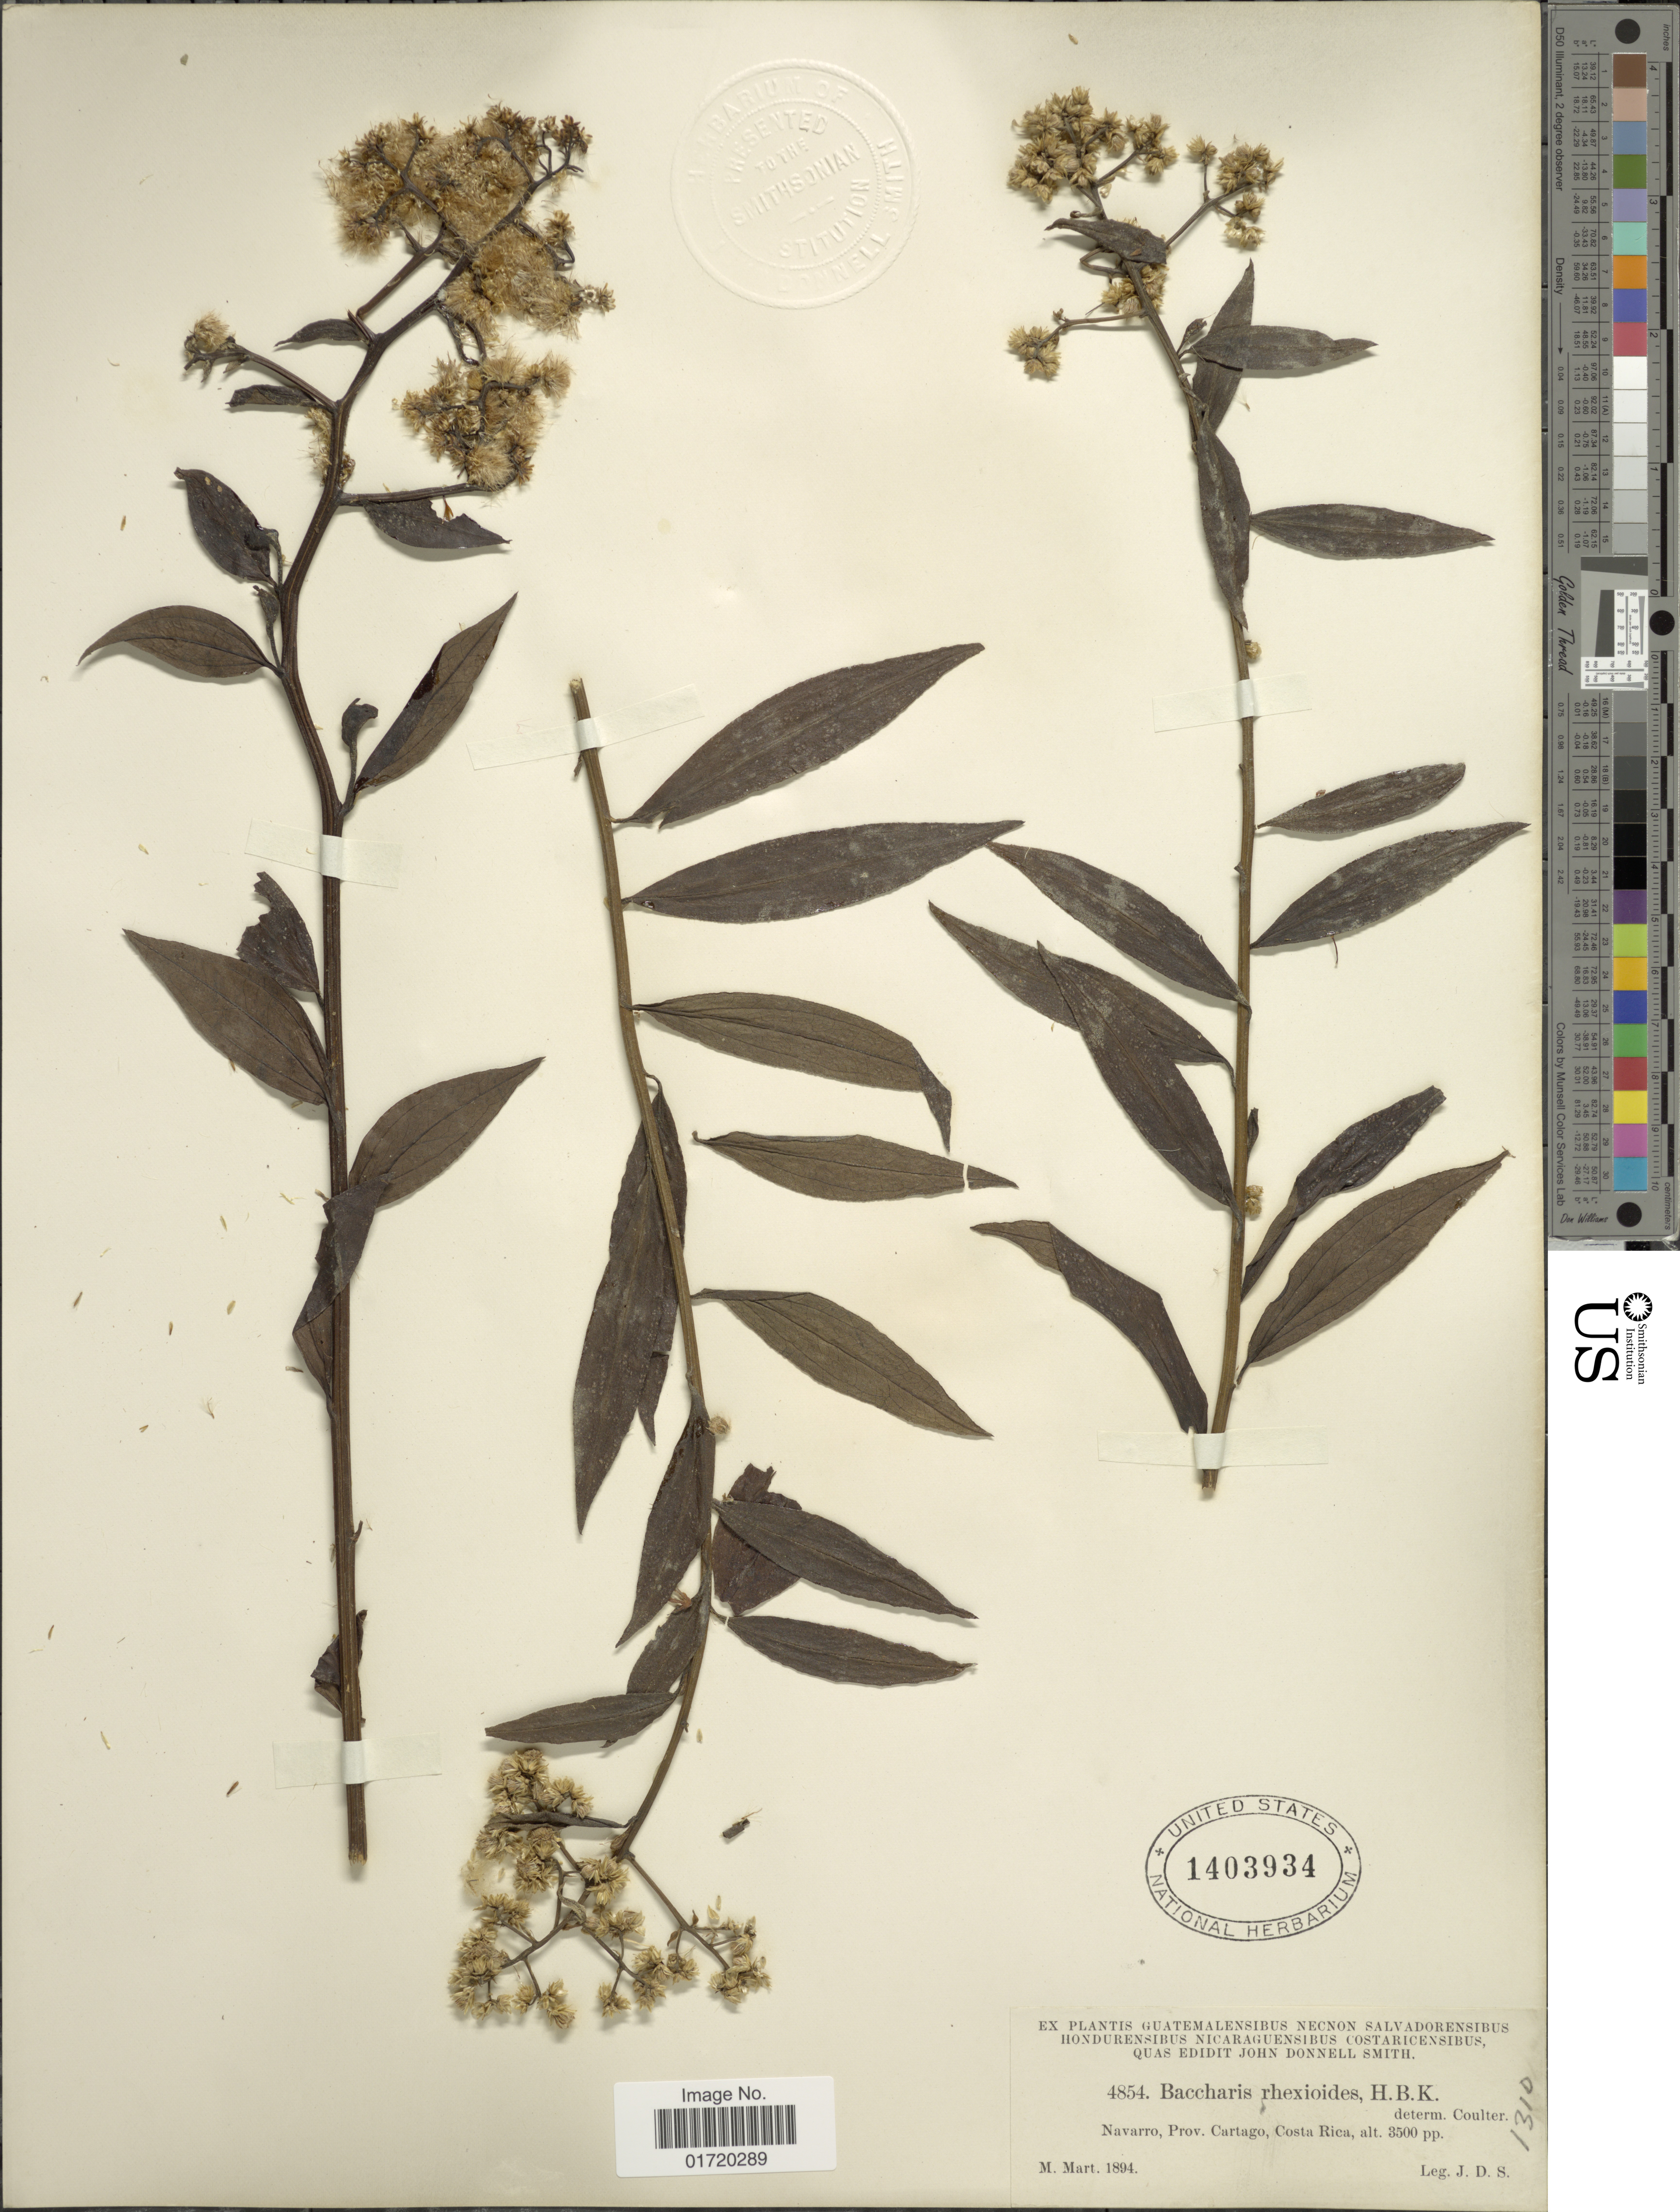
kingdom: Plantae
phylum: Tracheophyta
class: Magnoliopsida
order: Asterales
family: Asteraceae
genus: Baccharis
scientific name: Baccharis trinervis var. rhexioides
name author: (Kunth) Baker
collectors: J. Donnell Smith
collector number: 4854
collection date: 1894-03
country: Costa Rica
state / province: Cartago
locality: Navarro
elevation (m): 1067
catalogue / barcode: US 1403934